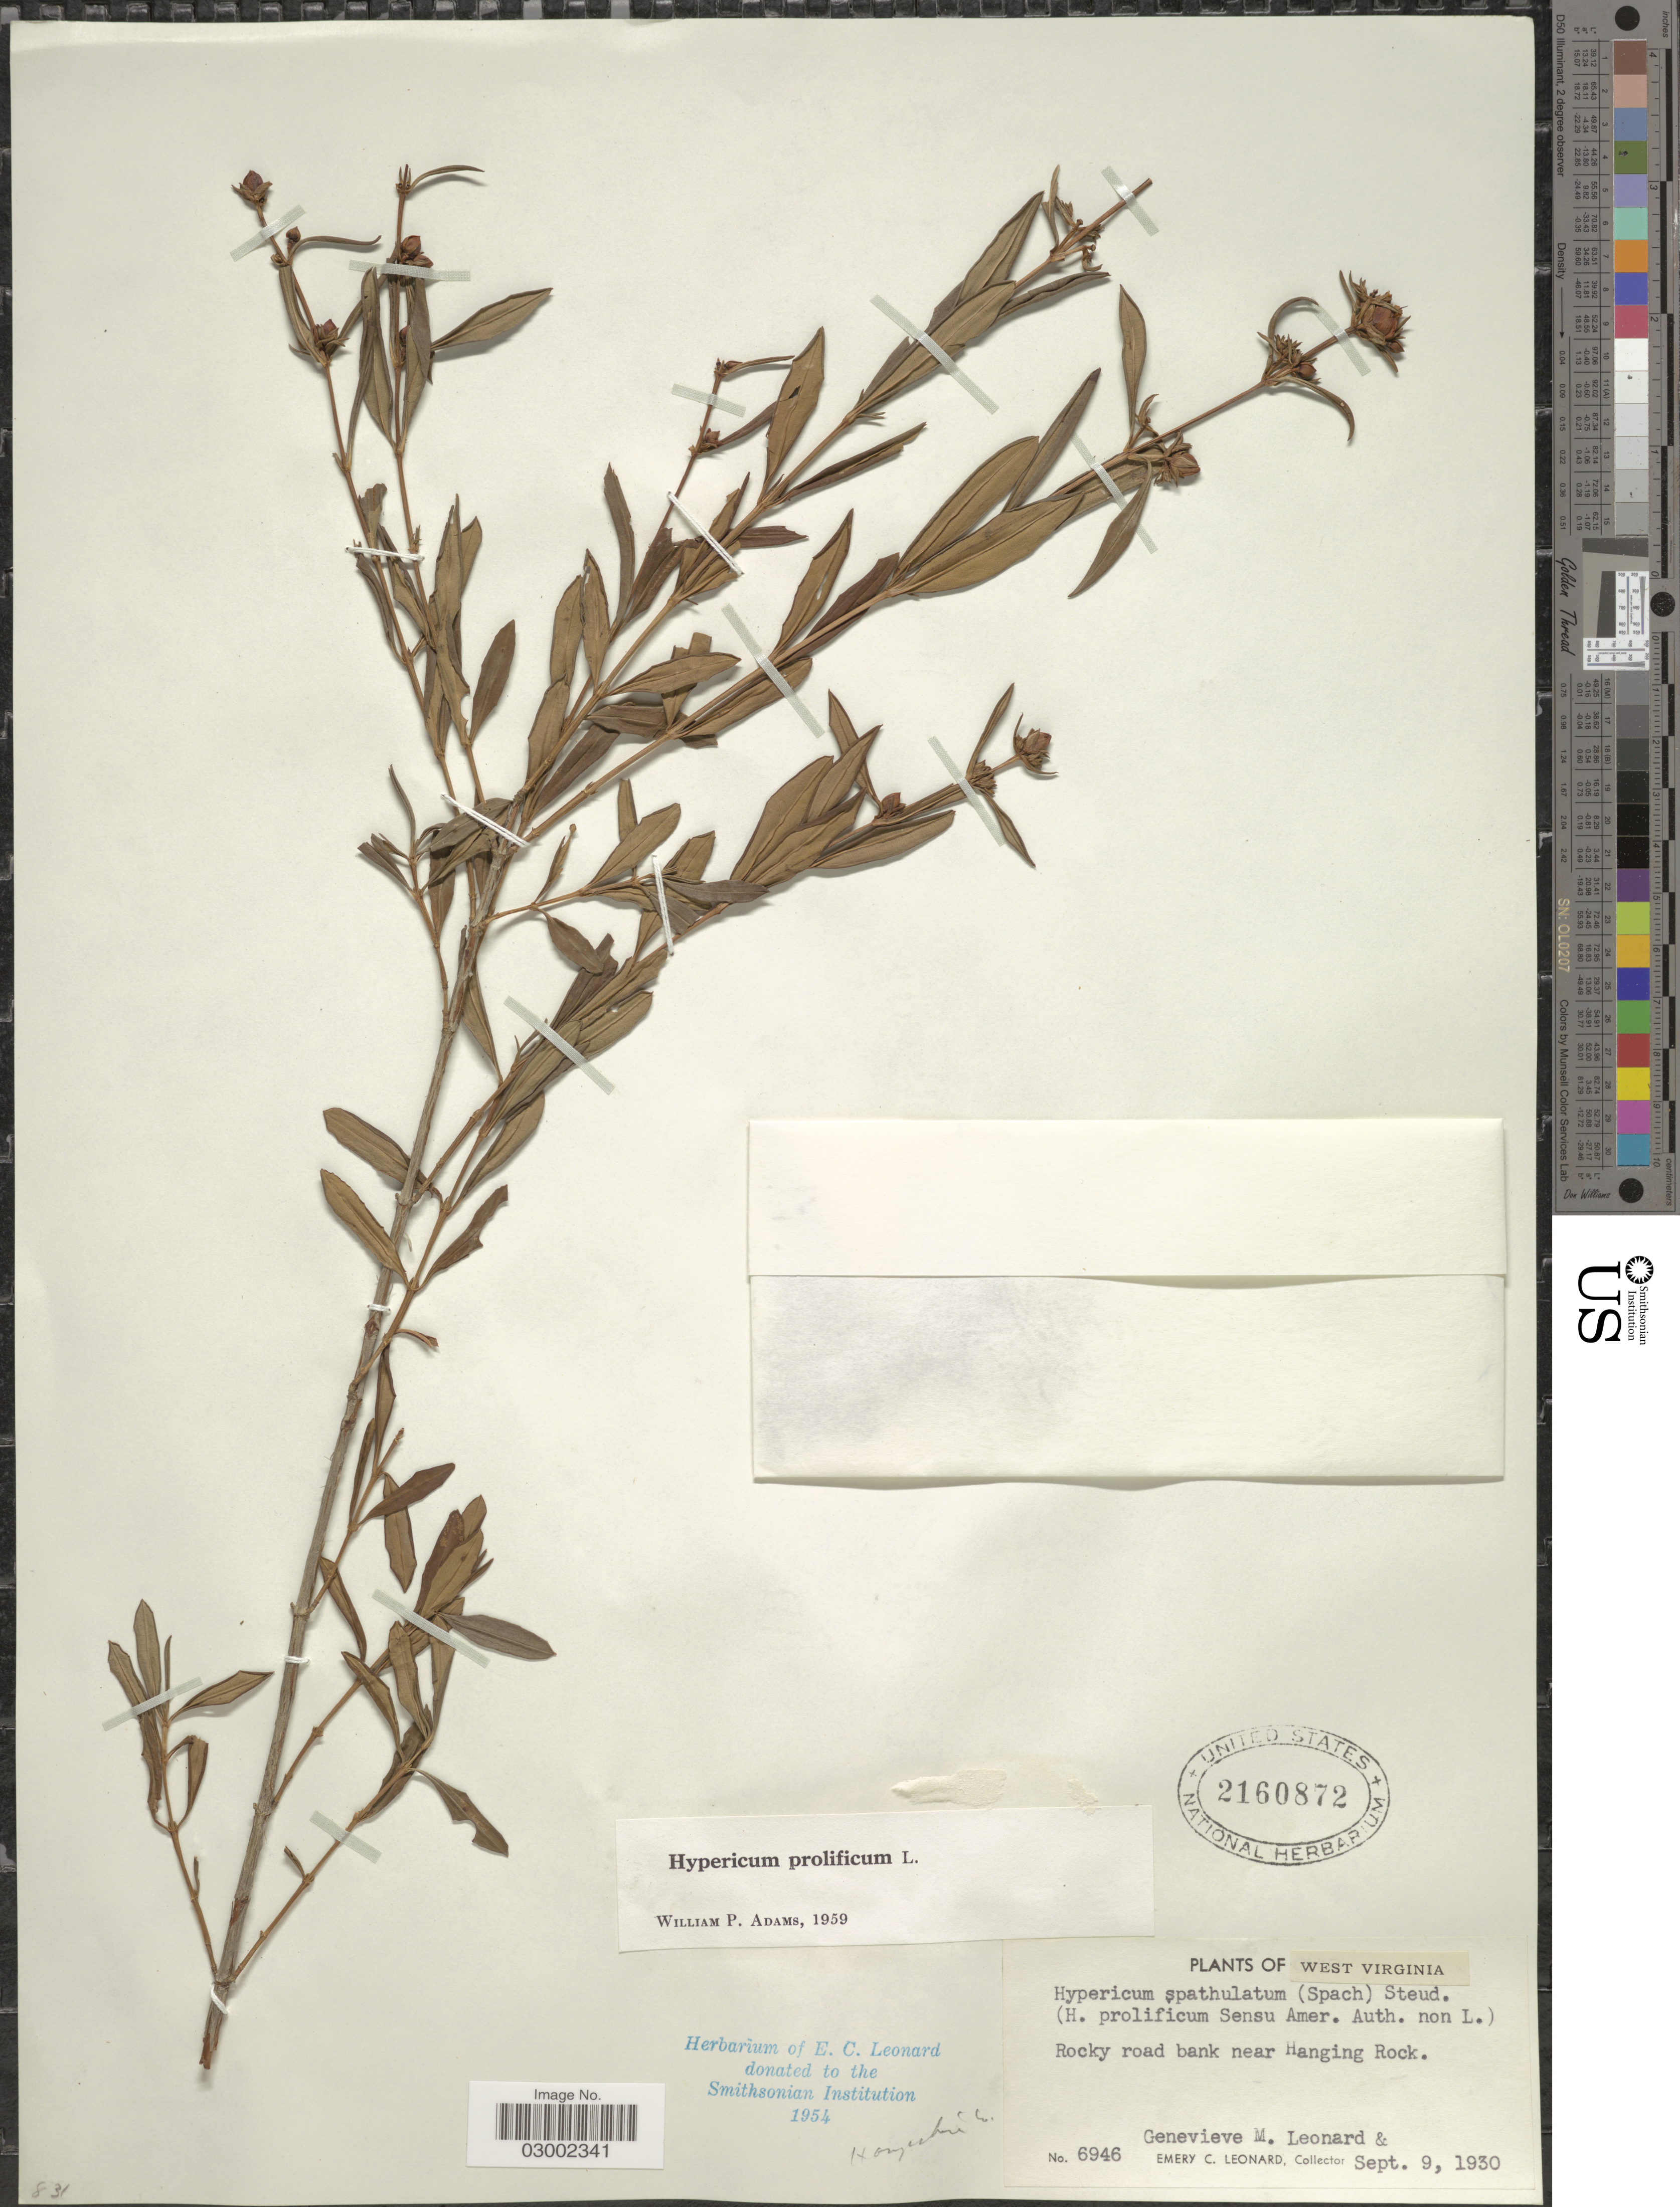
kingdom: Plantae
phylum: Tracheophyta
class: Magnoliopsida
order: Malpighiales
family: Hypericaceae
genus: Hypericum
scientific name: Hypericum prolificum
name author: L.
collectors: E. C. Leonard & G. M. Leonard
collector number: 6946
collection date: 1930-09-09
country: United States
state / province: West Virginia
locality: Rocky road bank near Hanging Rock.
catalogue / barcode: US 2160872